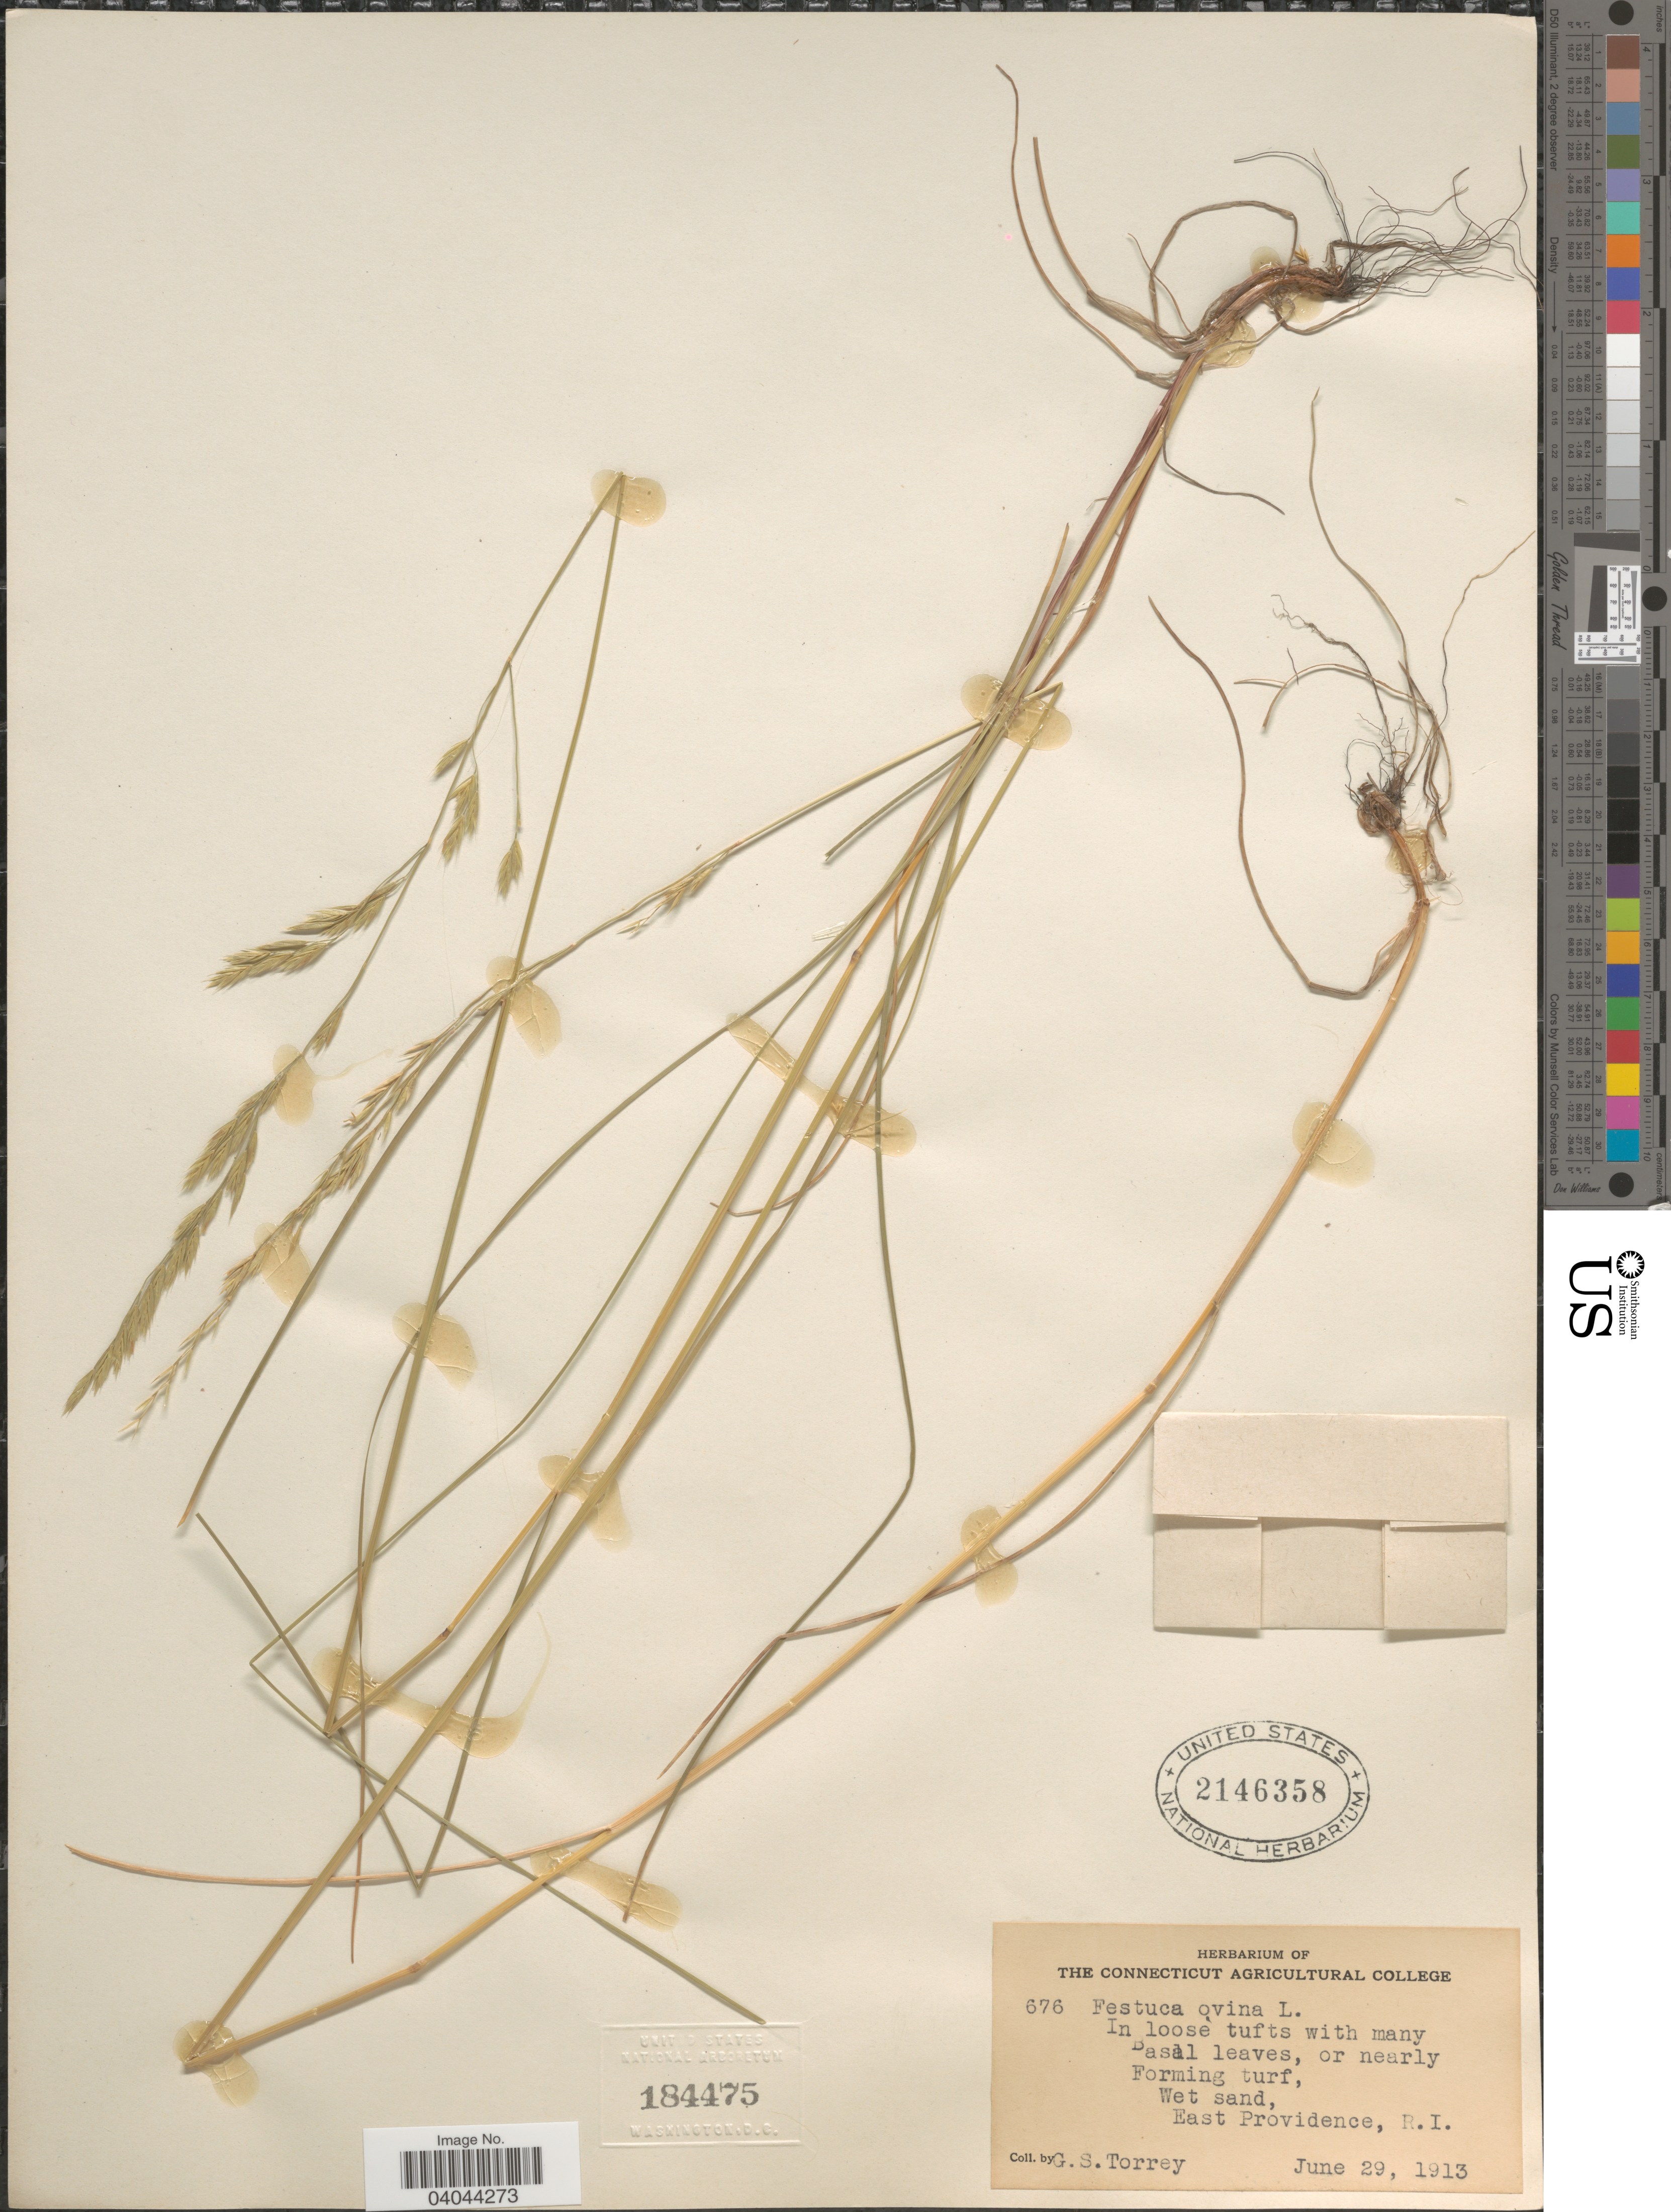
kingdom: Plantae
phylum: Tracheophyta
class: Liliopsida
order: Poales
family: Poaceae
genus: Festuca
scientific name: Festuca ovina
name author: L.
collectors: G. S. Torrey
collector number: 676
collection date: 1913-06-29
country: United States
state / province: Rhode Island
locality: East Providence.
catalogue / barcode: US 2146358